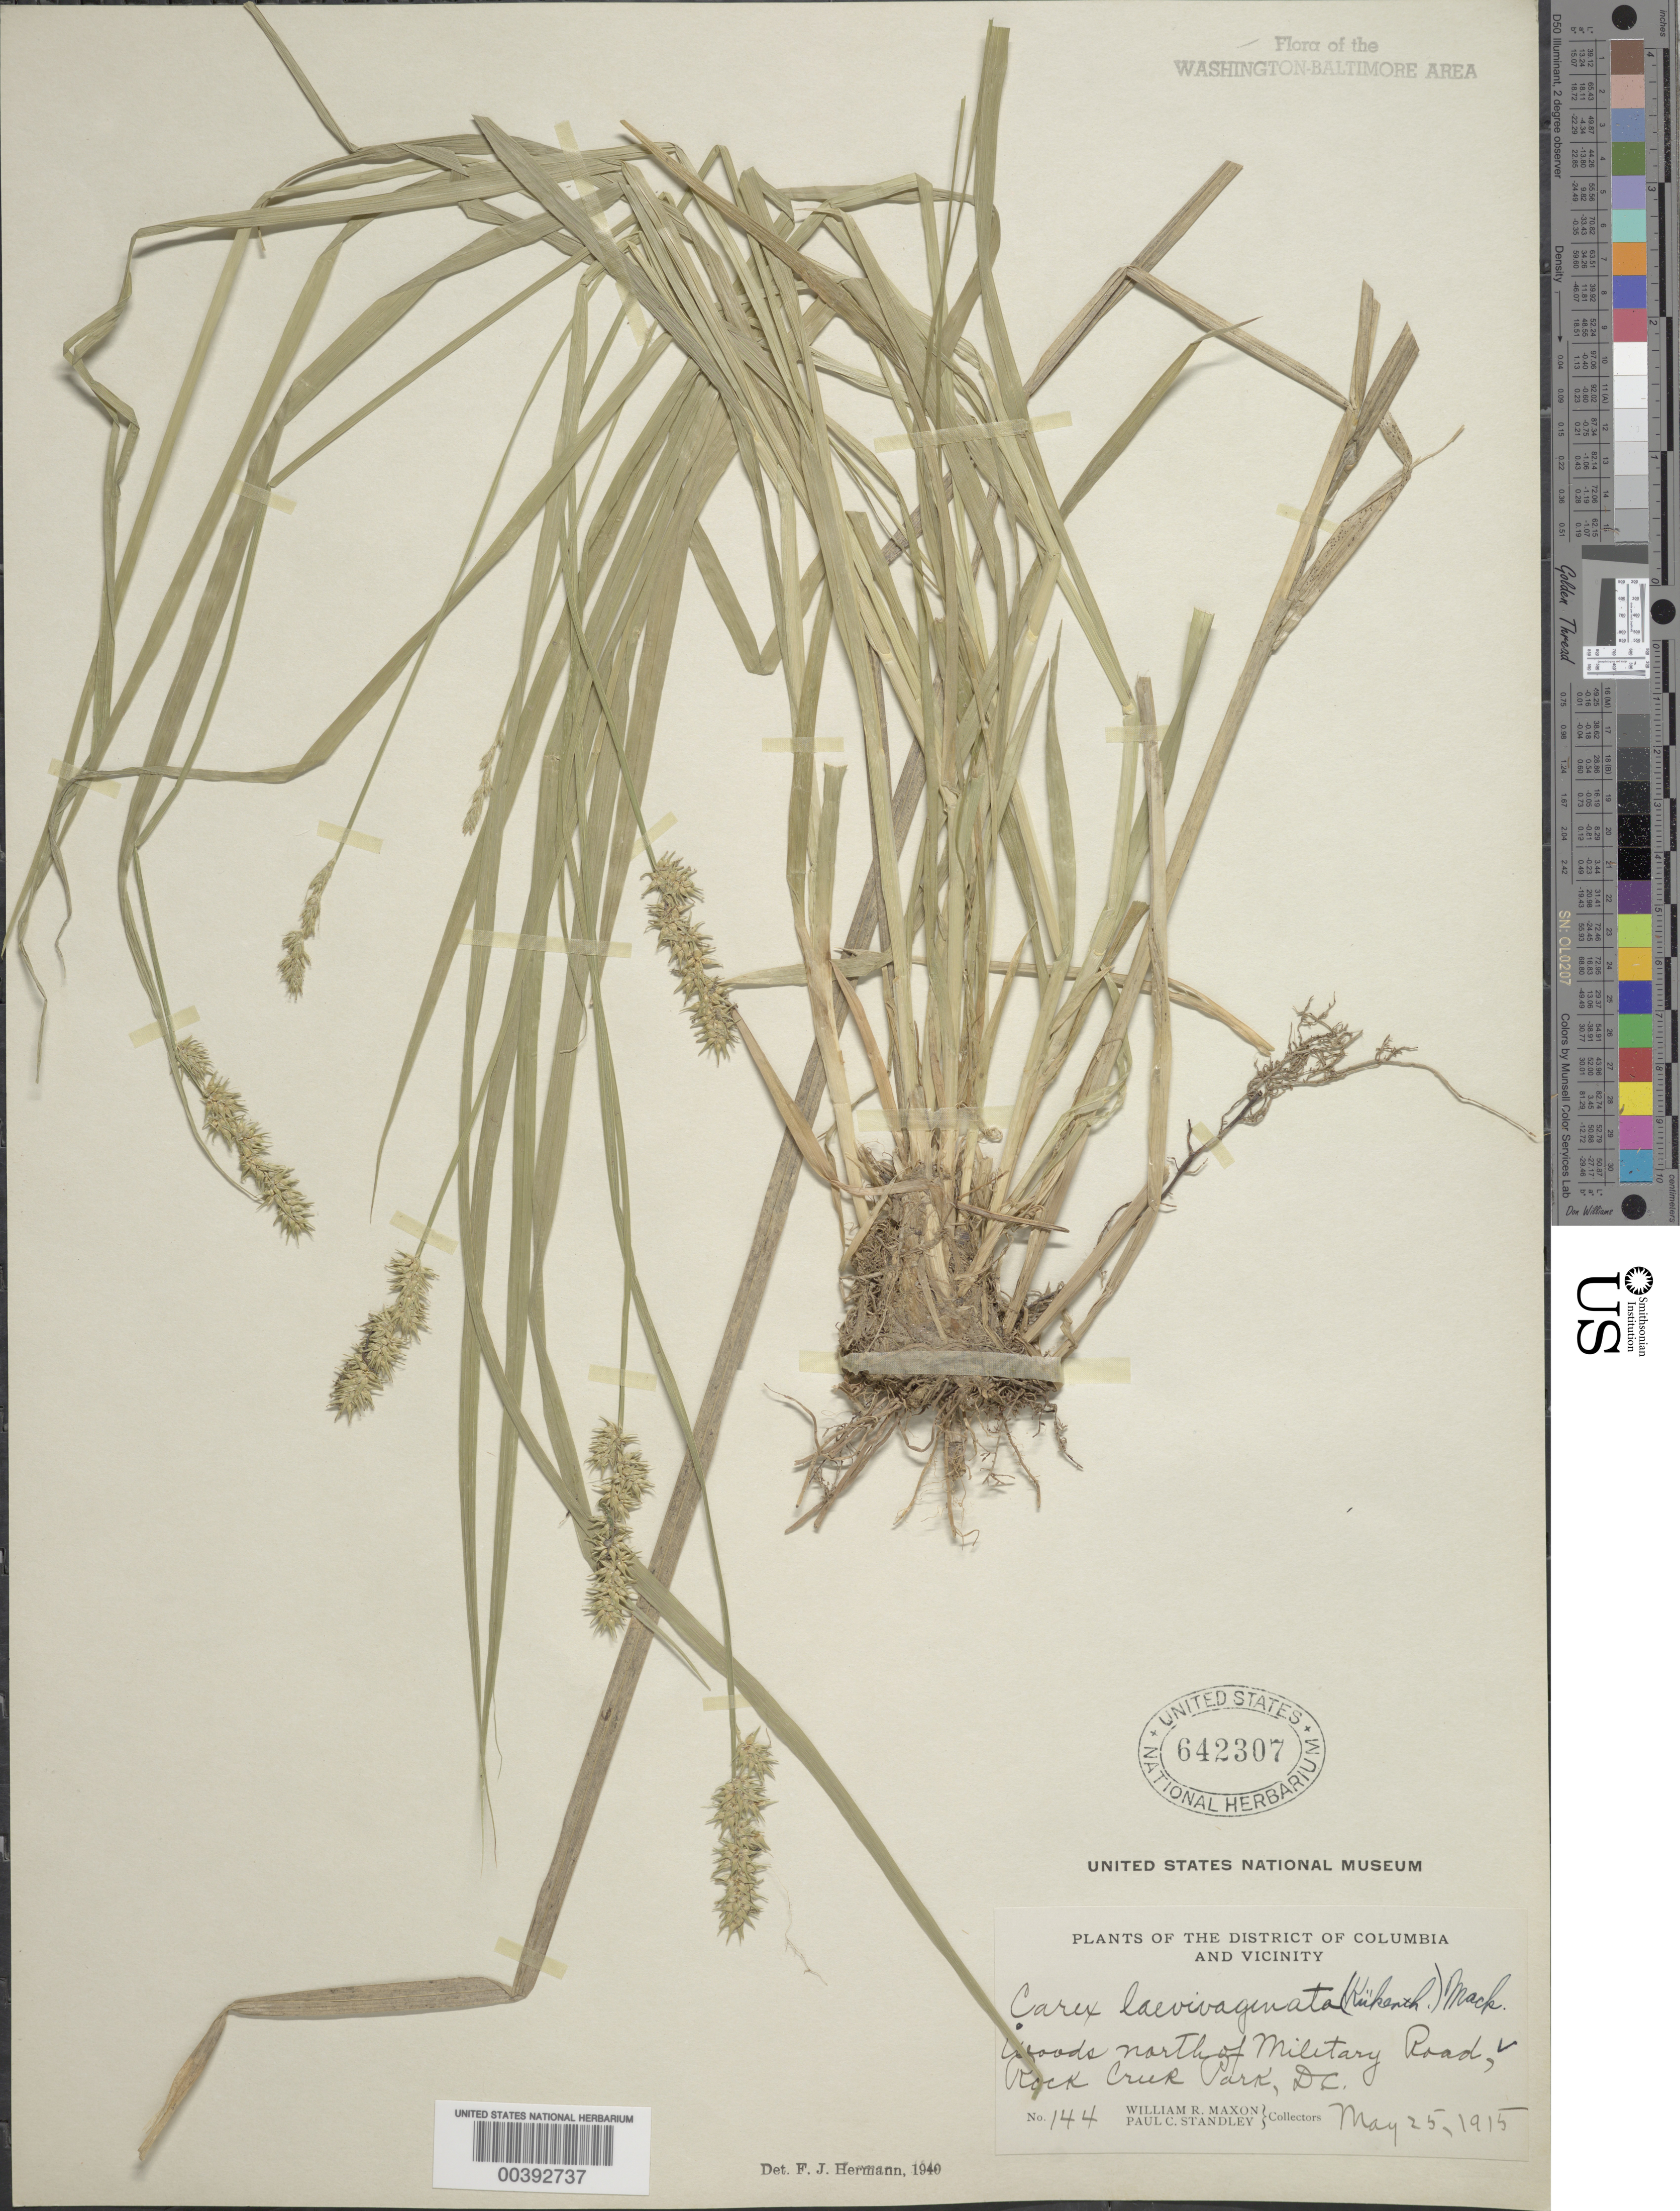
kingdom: Plantae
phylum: Tracheophyta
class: Liliopsida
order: Poales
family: Cyperaceae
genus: Carex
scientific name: Carex laevivaginata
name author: (Kük.) Mack.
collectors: W. R. Maxon & P. C. Standley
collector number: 144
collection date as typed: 25 May 1915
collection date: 1915-05-25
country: United States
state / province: District of Columbia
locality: North of Military Rd., Rock Creek Park Rock Creek Park & vicinity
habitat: Woods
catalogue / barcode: US 642307